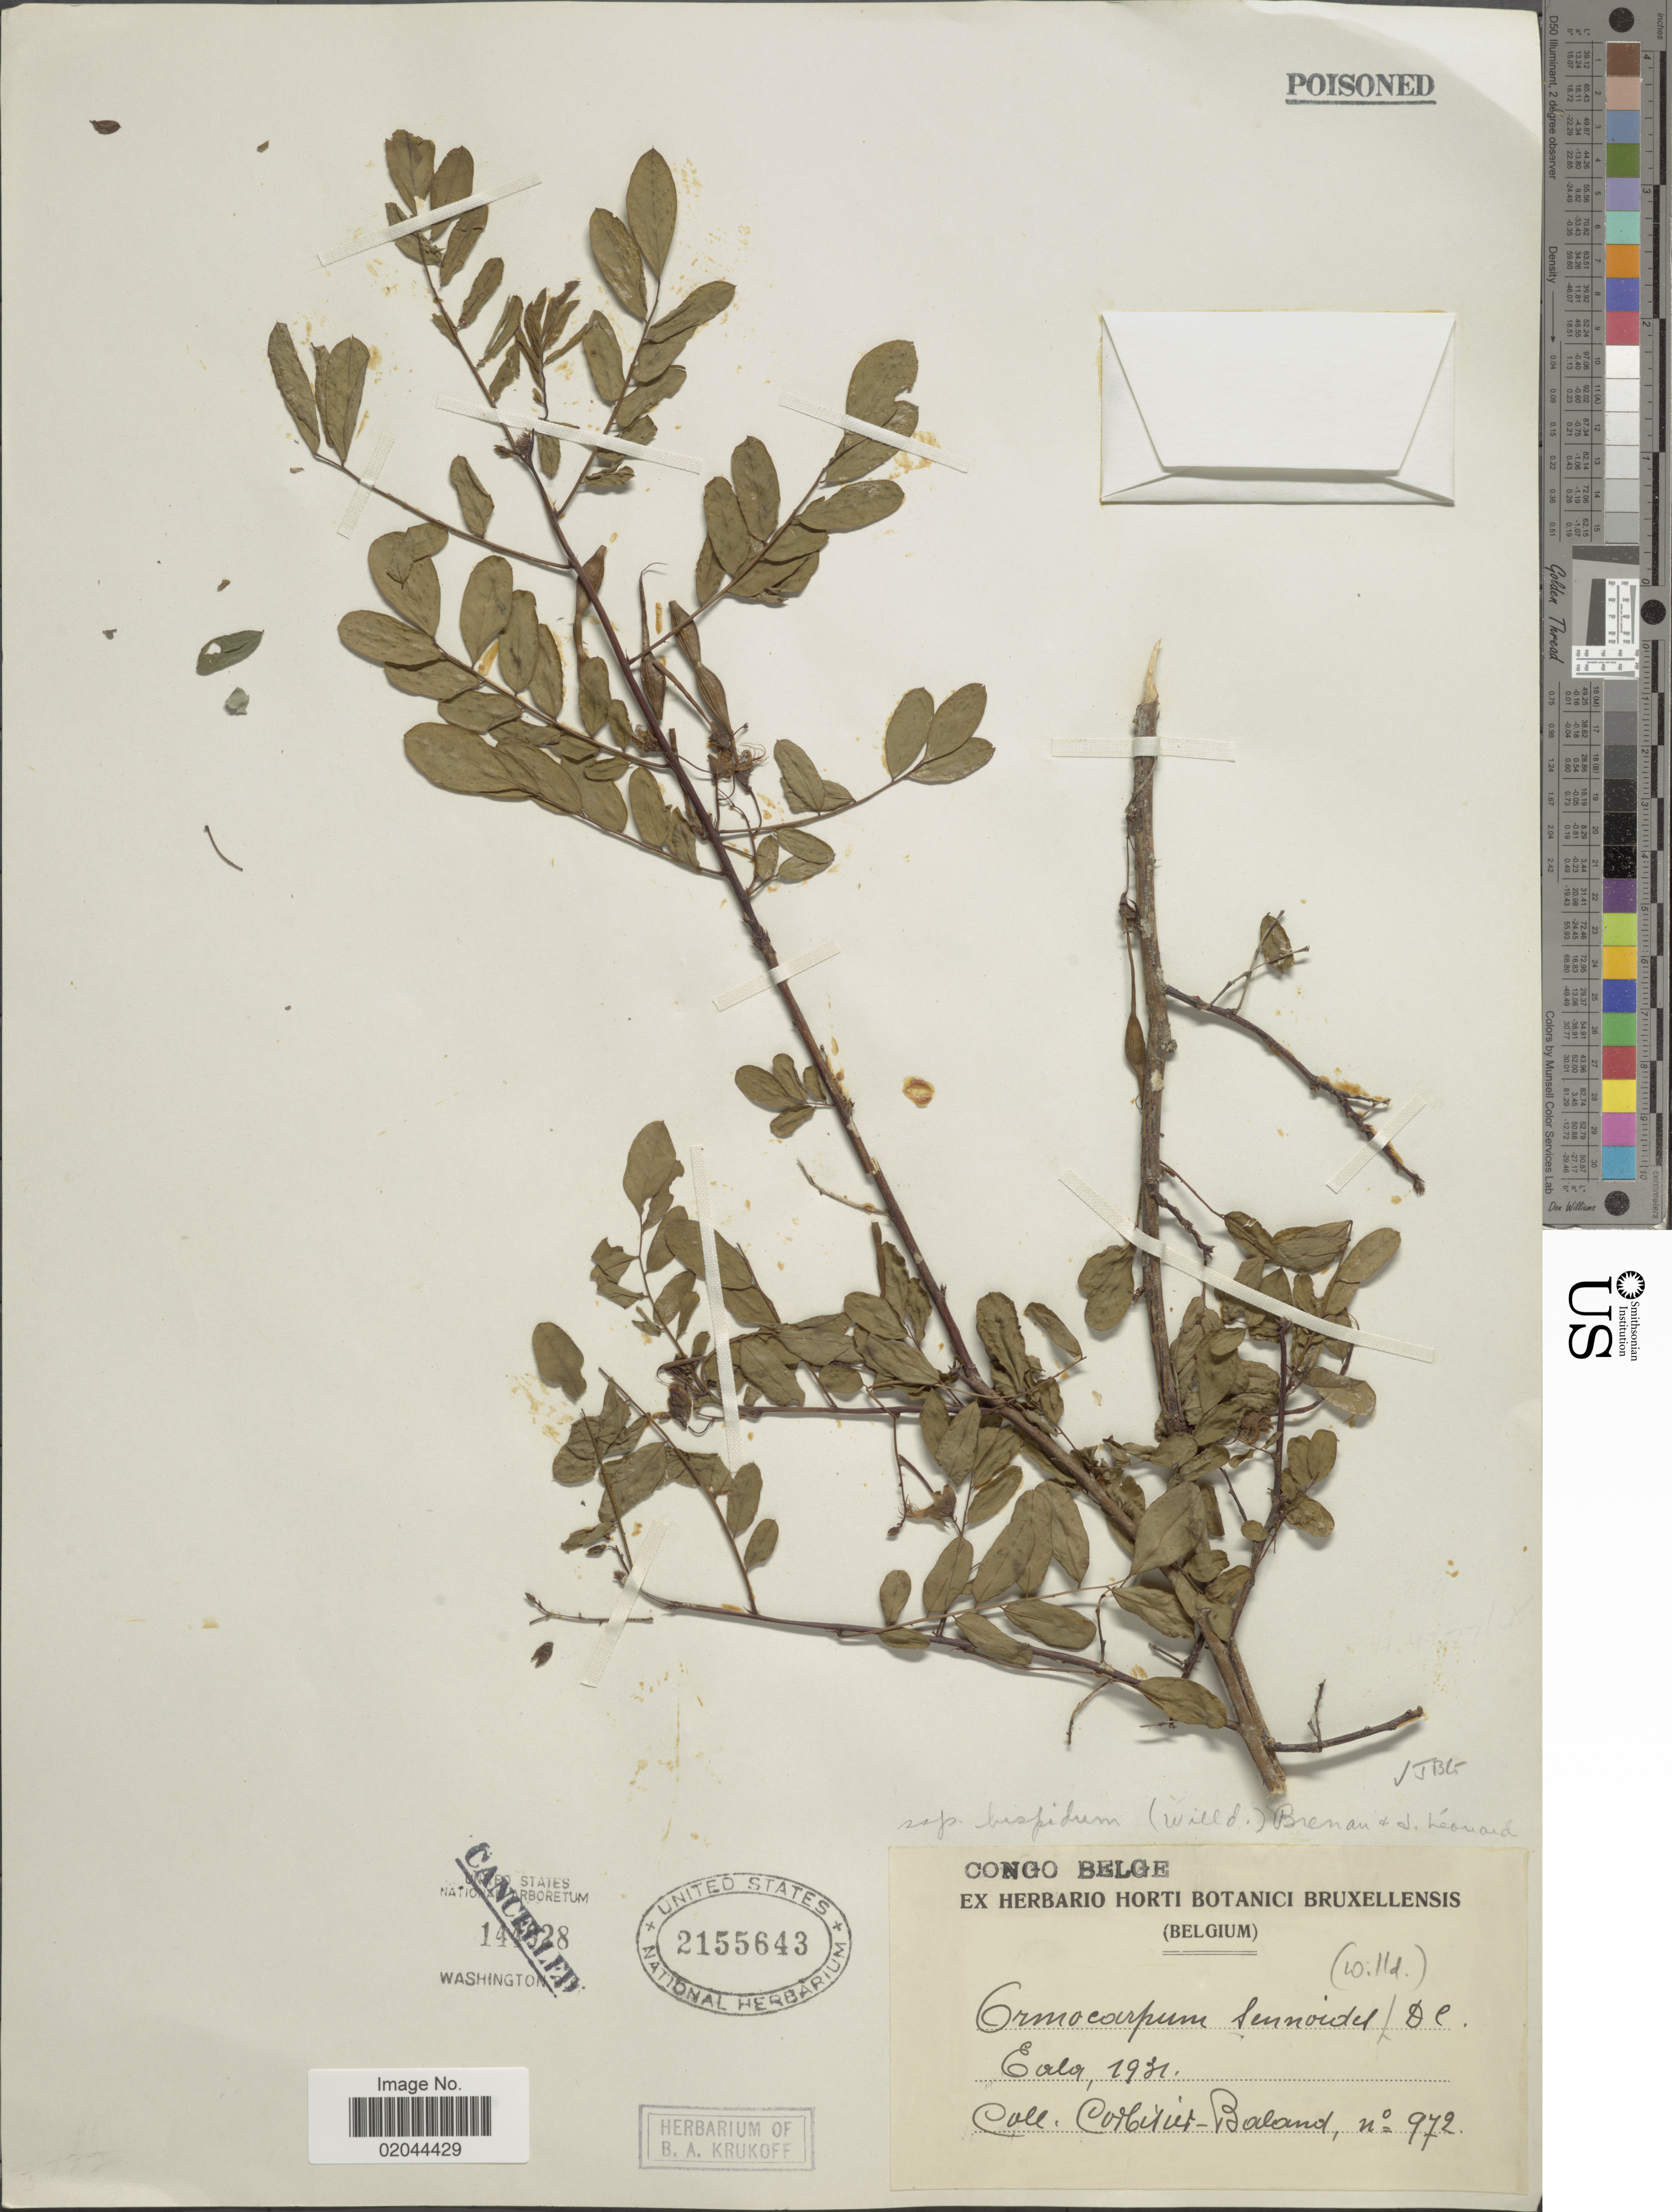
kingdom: Plantae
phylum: Tracheophyta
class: Magnoliopsida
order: Fabales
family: Fabaceae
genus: Ormocarpum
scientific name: Ormocarpum sennoides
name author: (Willd.) DC.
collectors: A. Corbisier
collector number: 972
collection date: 1931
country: Congo, Democratic Republic of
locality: Congo Belge, Eala.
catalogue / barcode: US 2155643